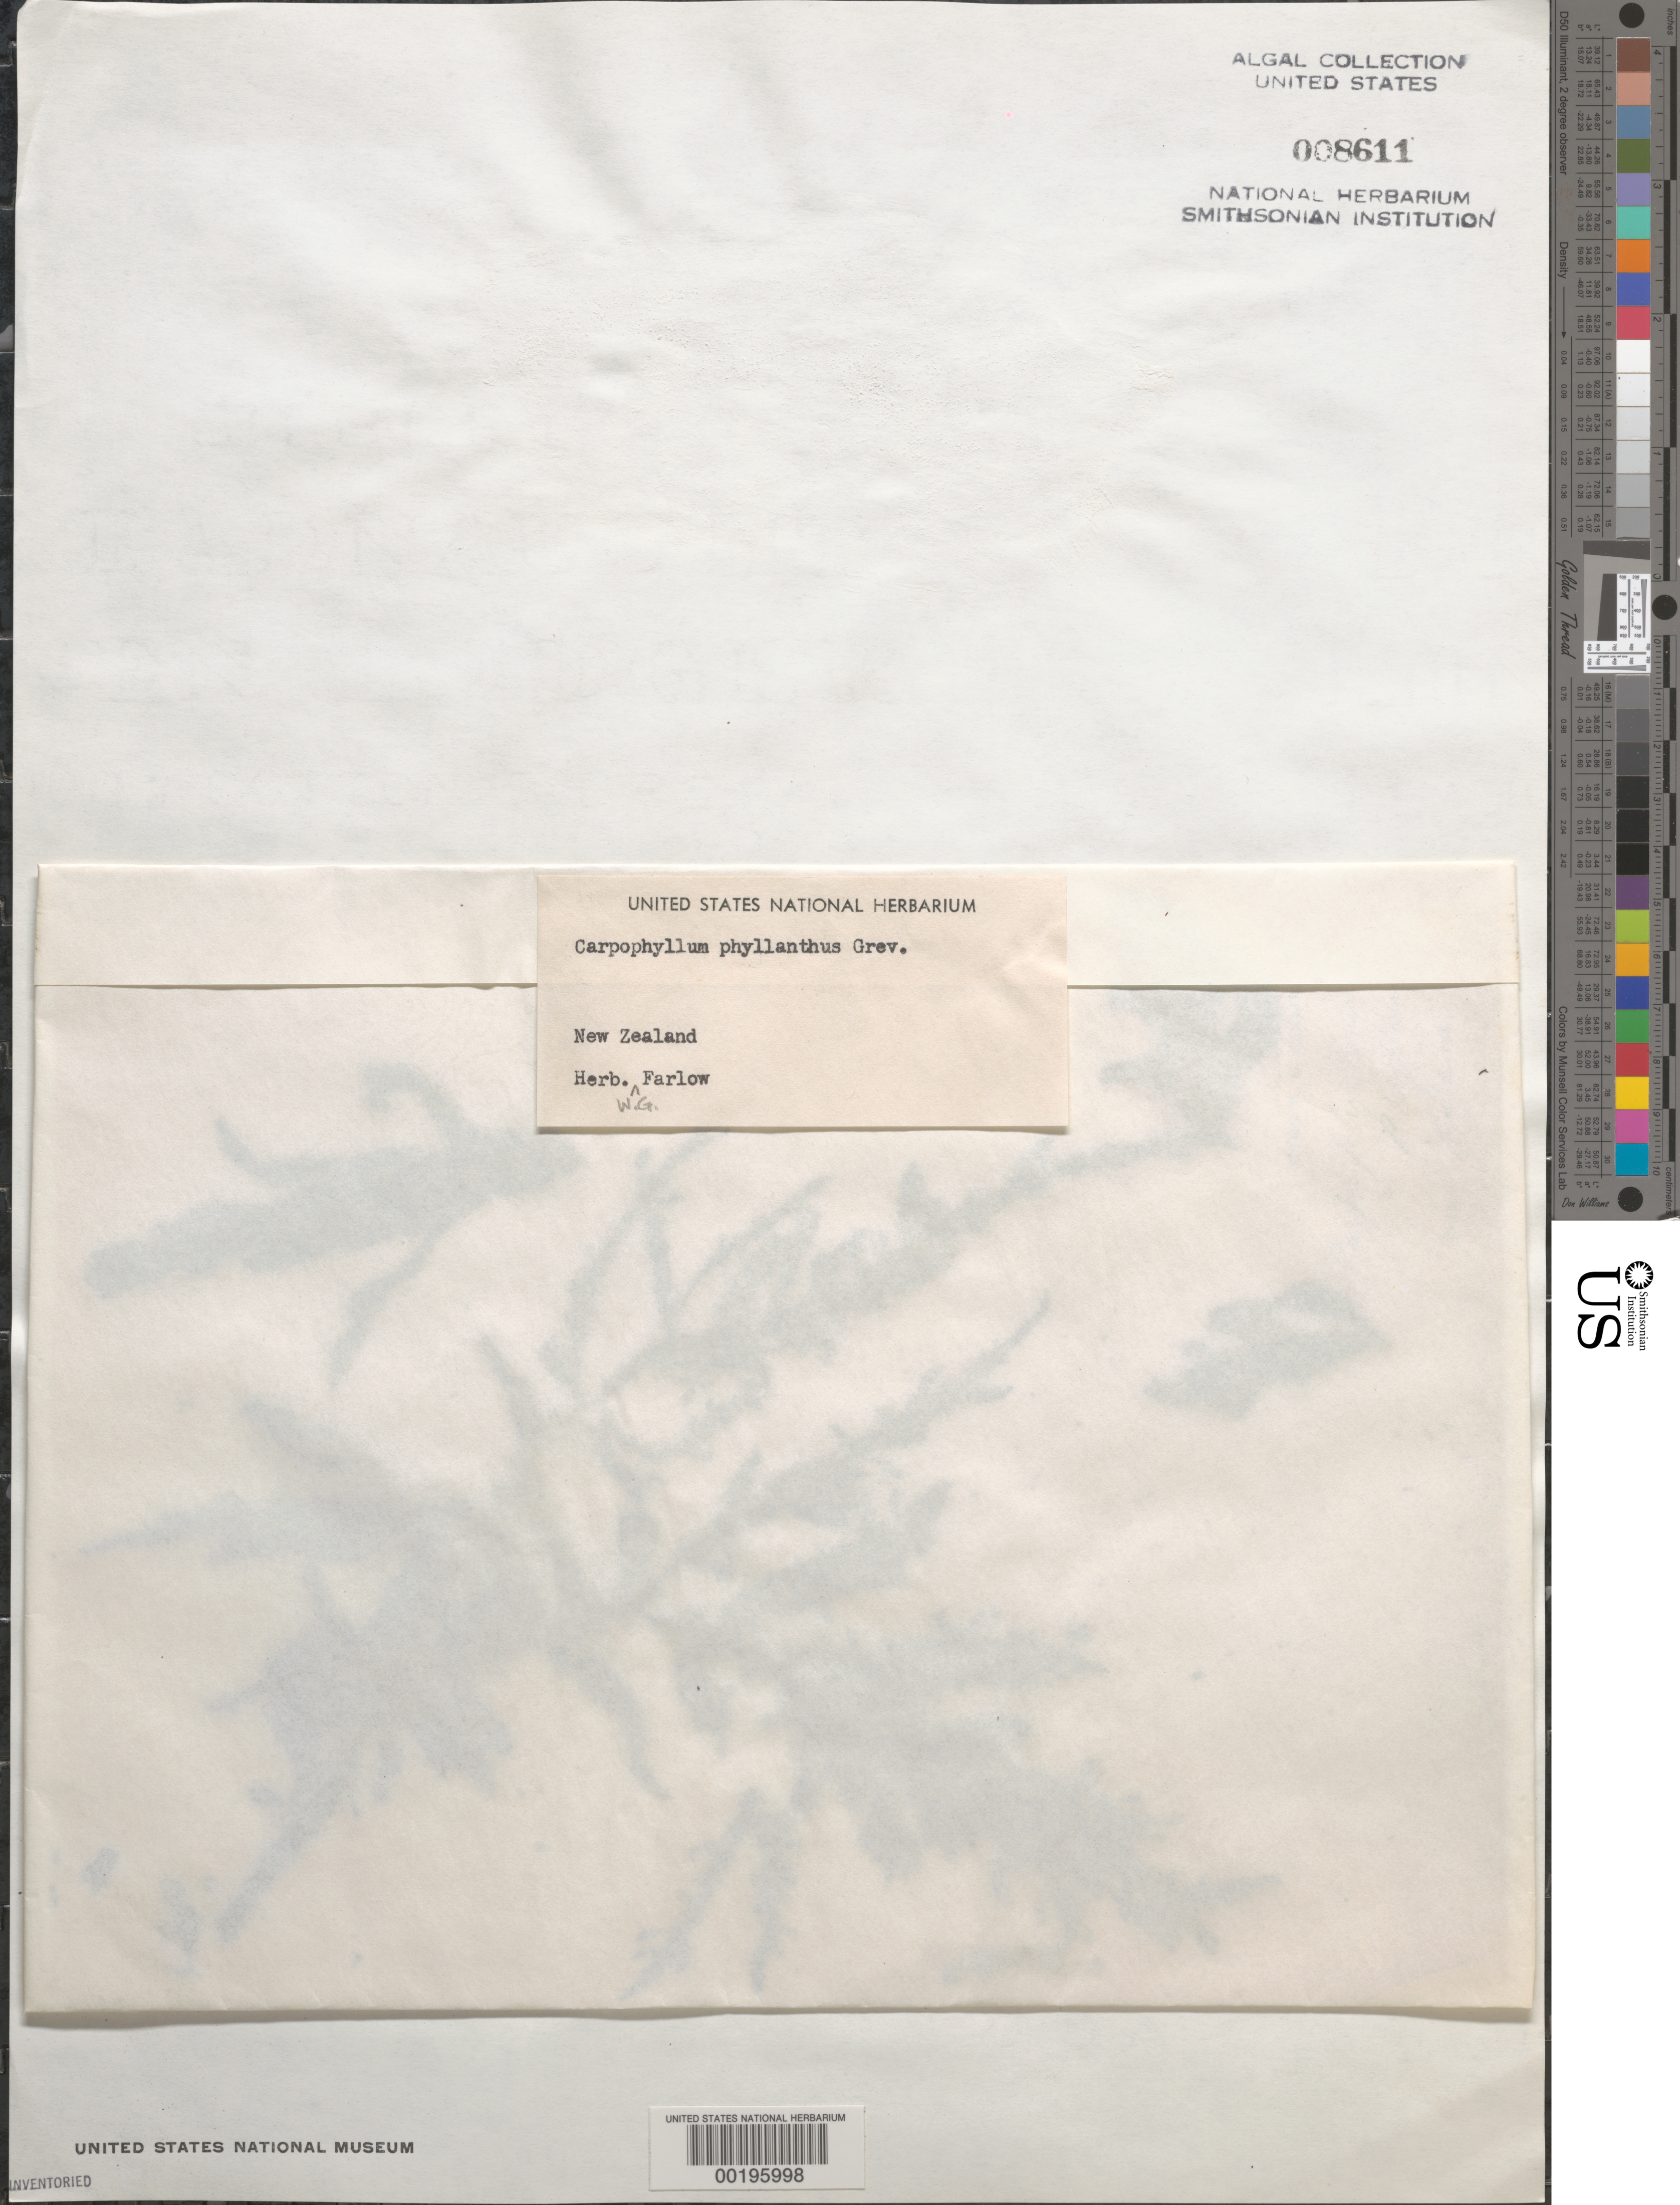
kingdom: Chromista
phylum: Ochrophyta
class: Phaeophyceae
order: Fucales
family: Sargassaceae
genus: Carpophyllum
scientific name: Carpophyllum flexuosum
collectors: W. Farlow (Herbarium)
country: New Zealand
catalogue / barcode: US 8611